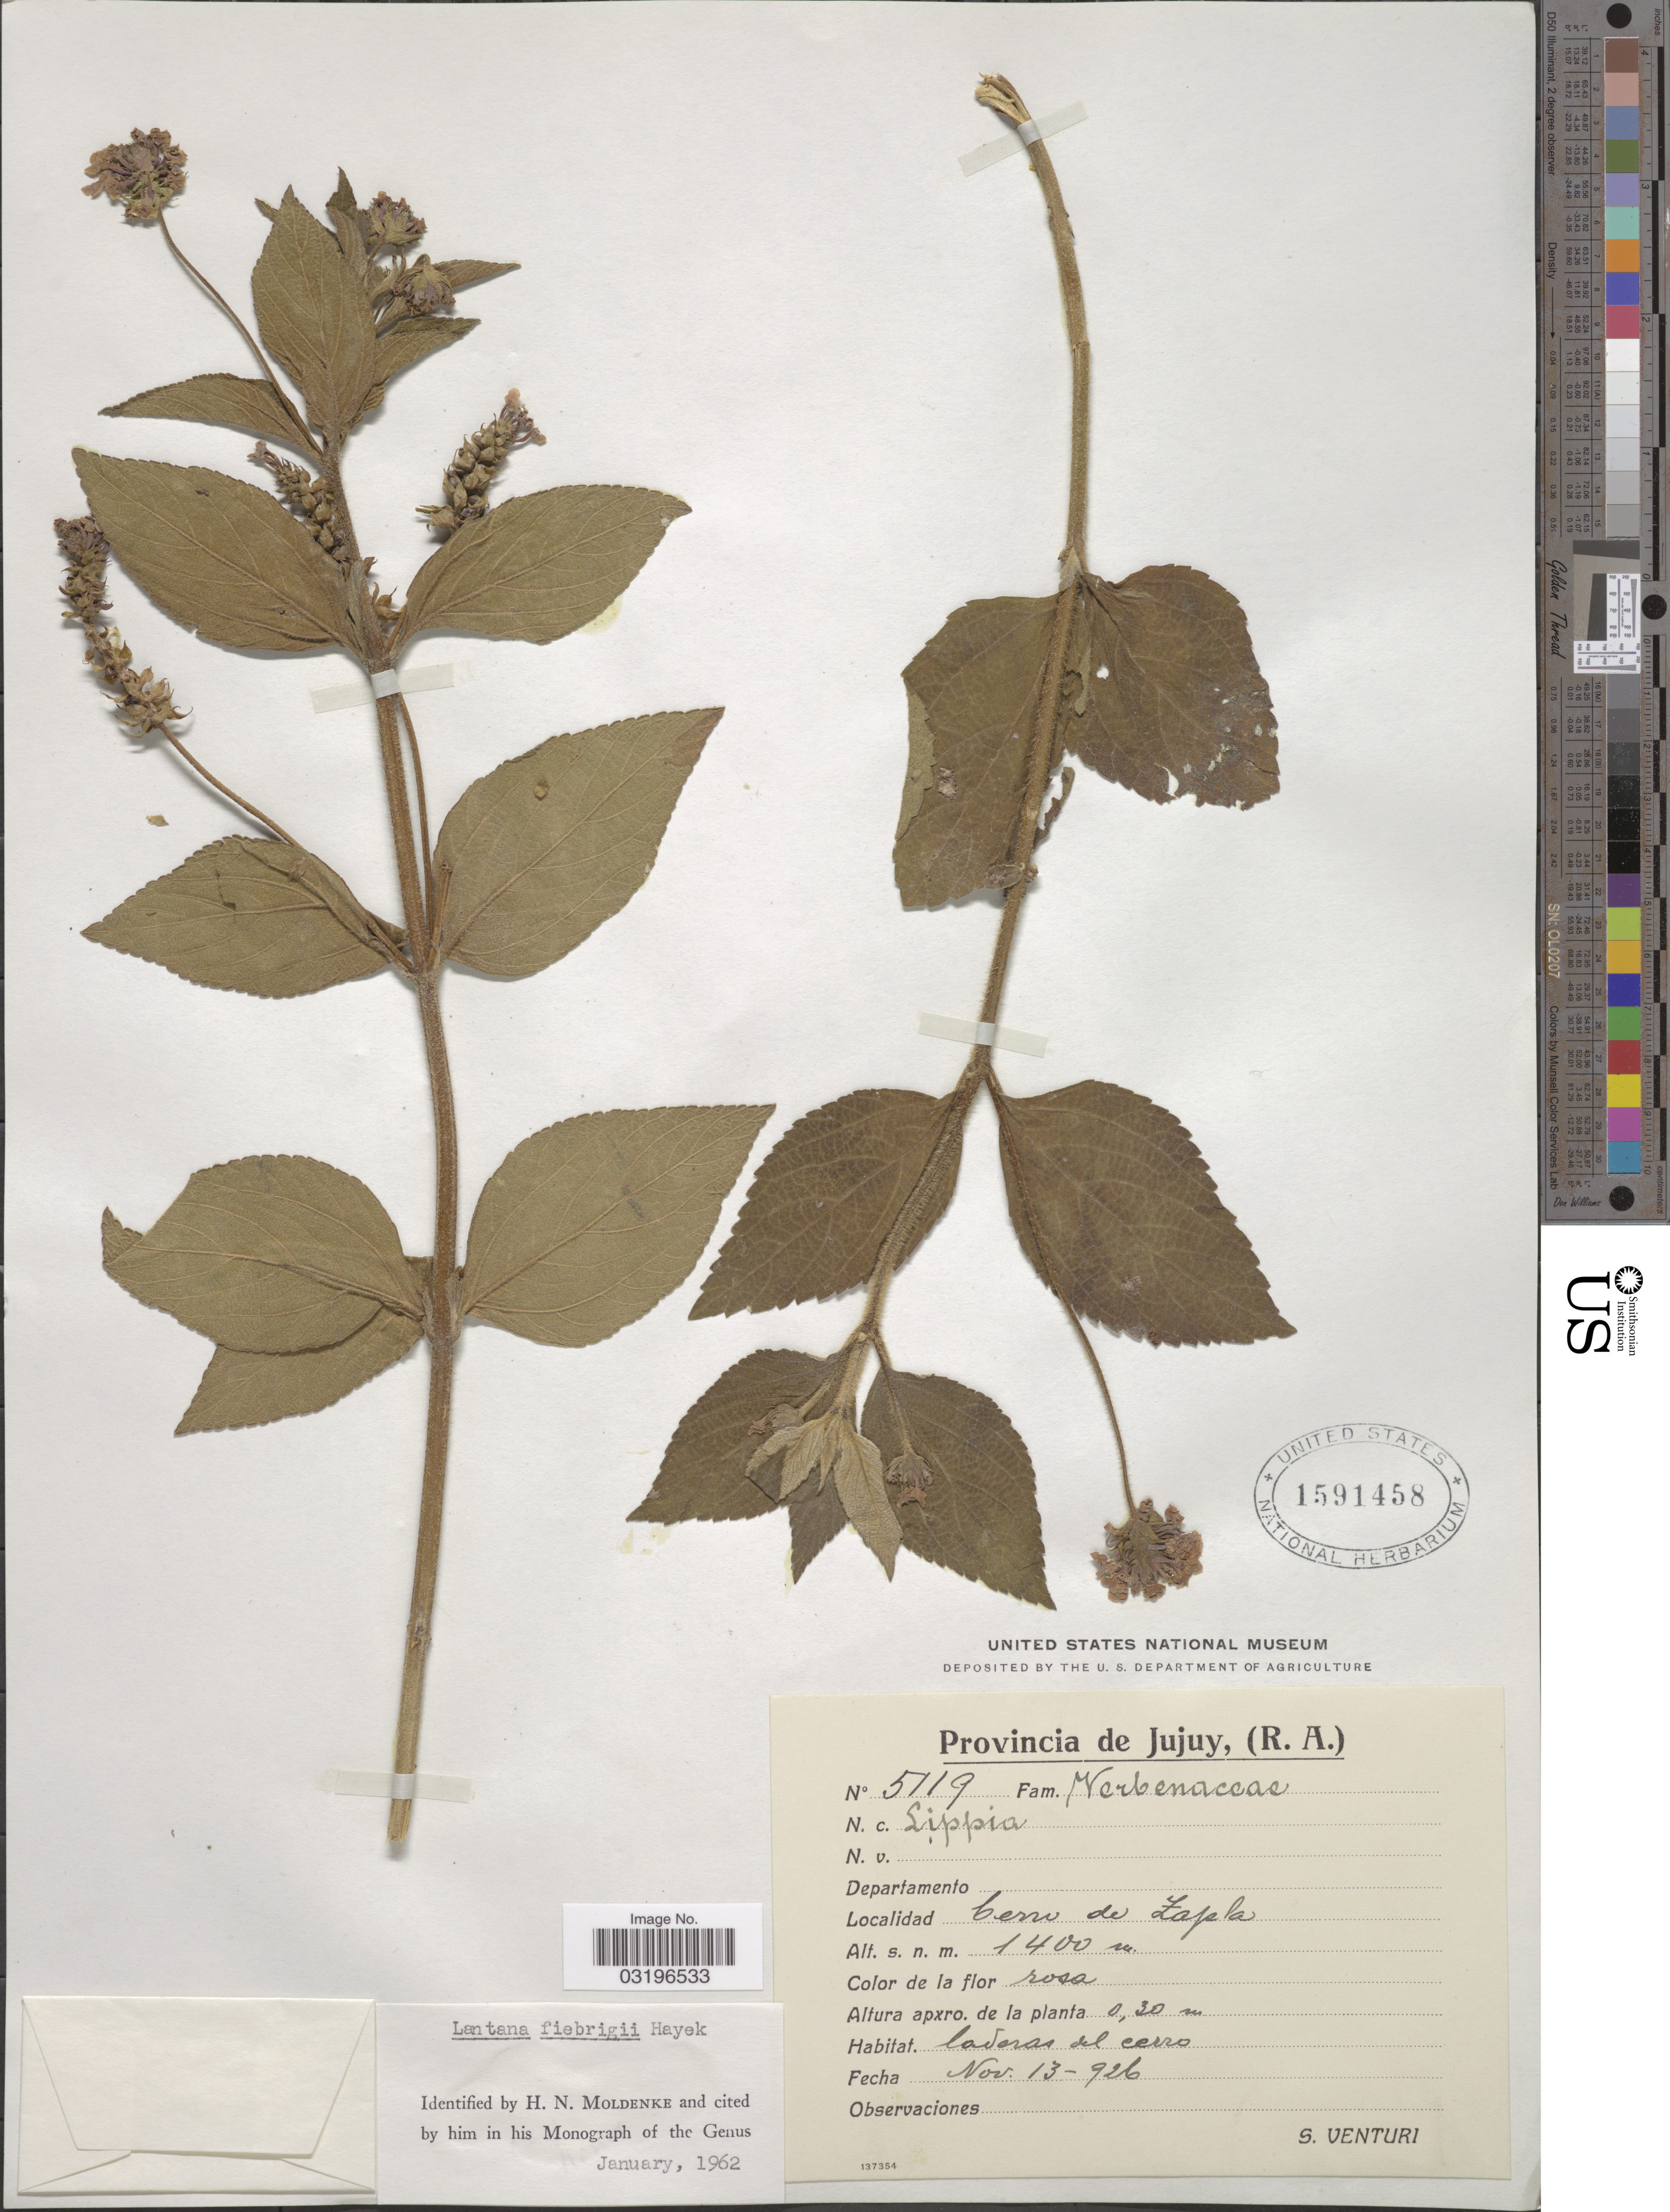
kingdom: Plantae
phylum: Tracheophyta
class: Magnoliopsida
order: Lamiales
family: Verbenaceae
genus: Lantana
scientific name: Lantana fiebrigii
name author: Hayek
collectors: S. Venturi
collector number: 5119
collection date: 1926-11-13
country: Argentina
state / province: Jujuy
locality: Cerro de Zapla.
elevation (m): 1400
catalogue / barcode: US 1591458